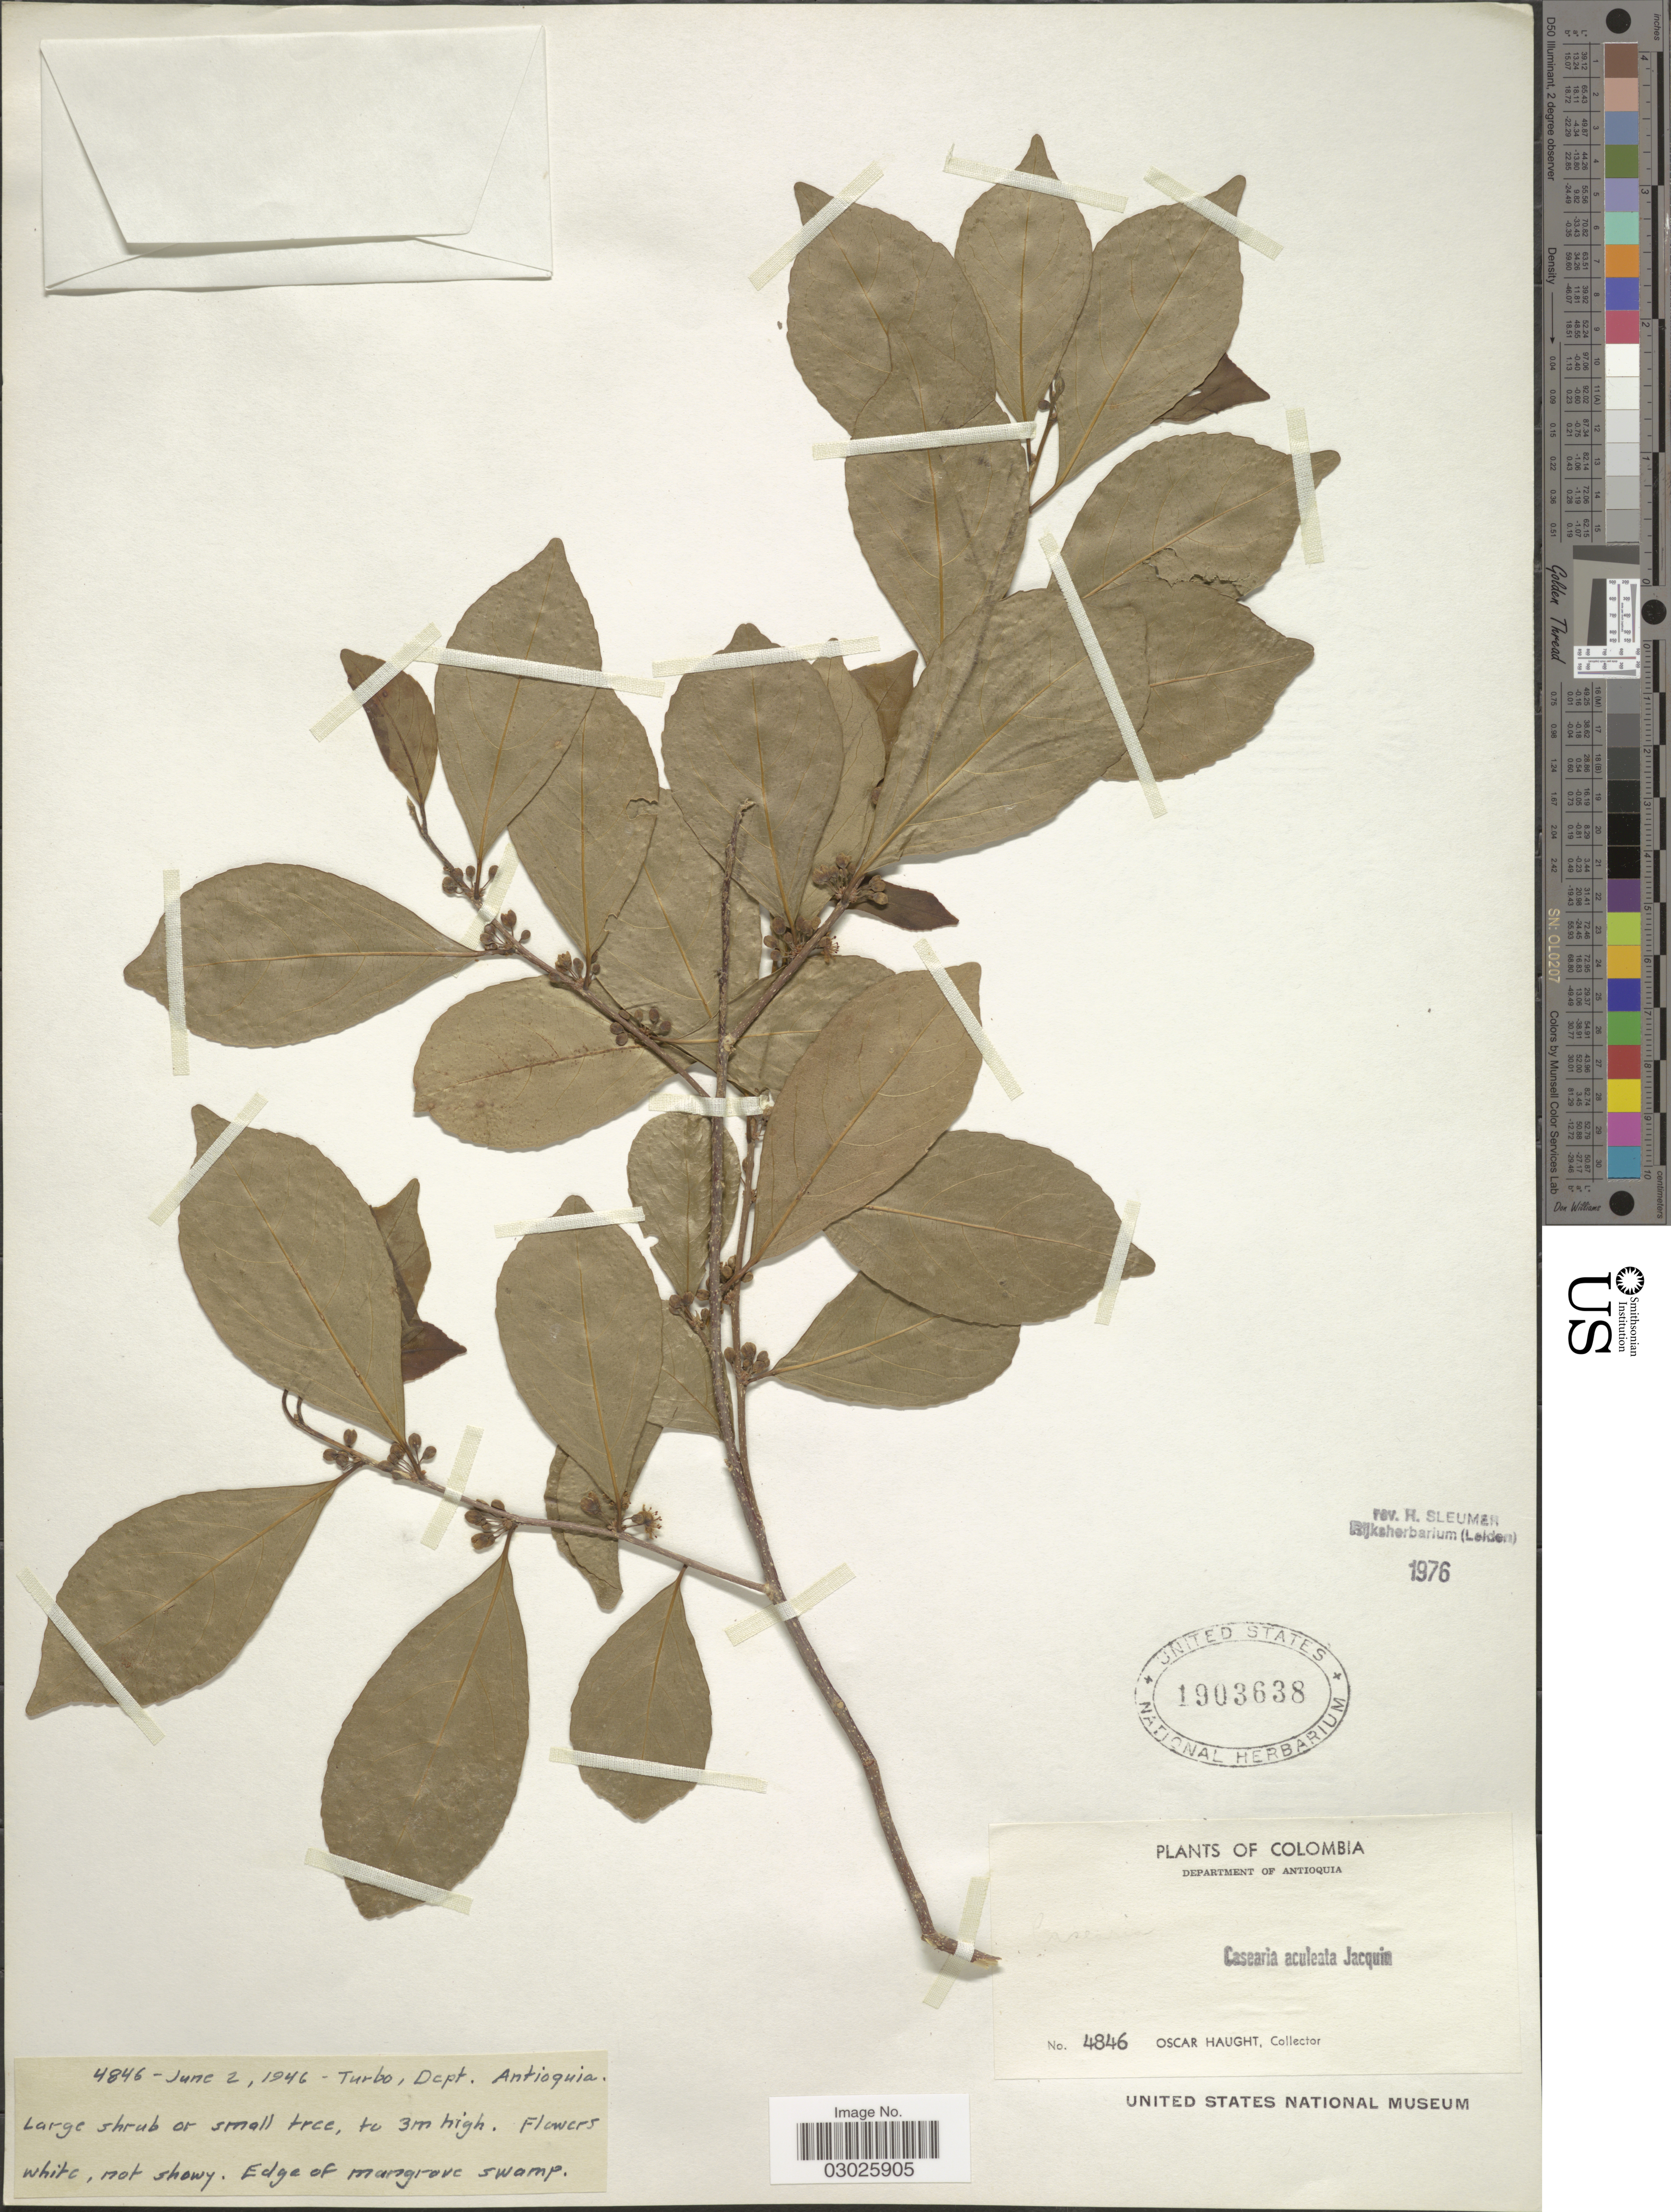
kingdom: Plantae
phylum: Tracheophyta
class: Magnoliopsida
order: Malpighiales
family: Salicaceae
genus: Casearia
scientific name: Casearia aculeata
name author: Jacq.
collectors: O. L. Haught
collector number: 4846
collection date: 1946-06-02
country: Colombia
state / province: Antioquia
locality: Turbo, Dept. Antioquia. Edge of mangrove swamp. Department of Antioquia.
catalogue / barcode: US 1903638